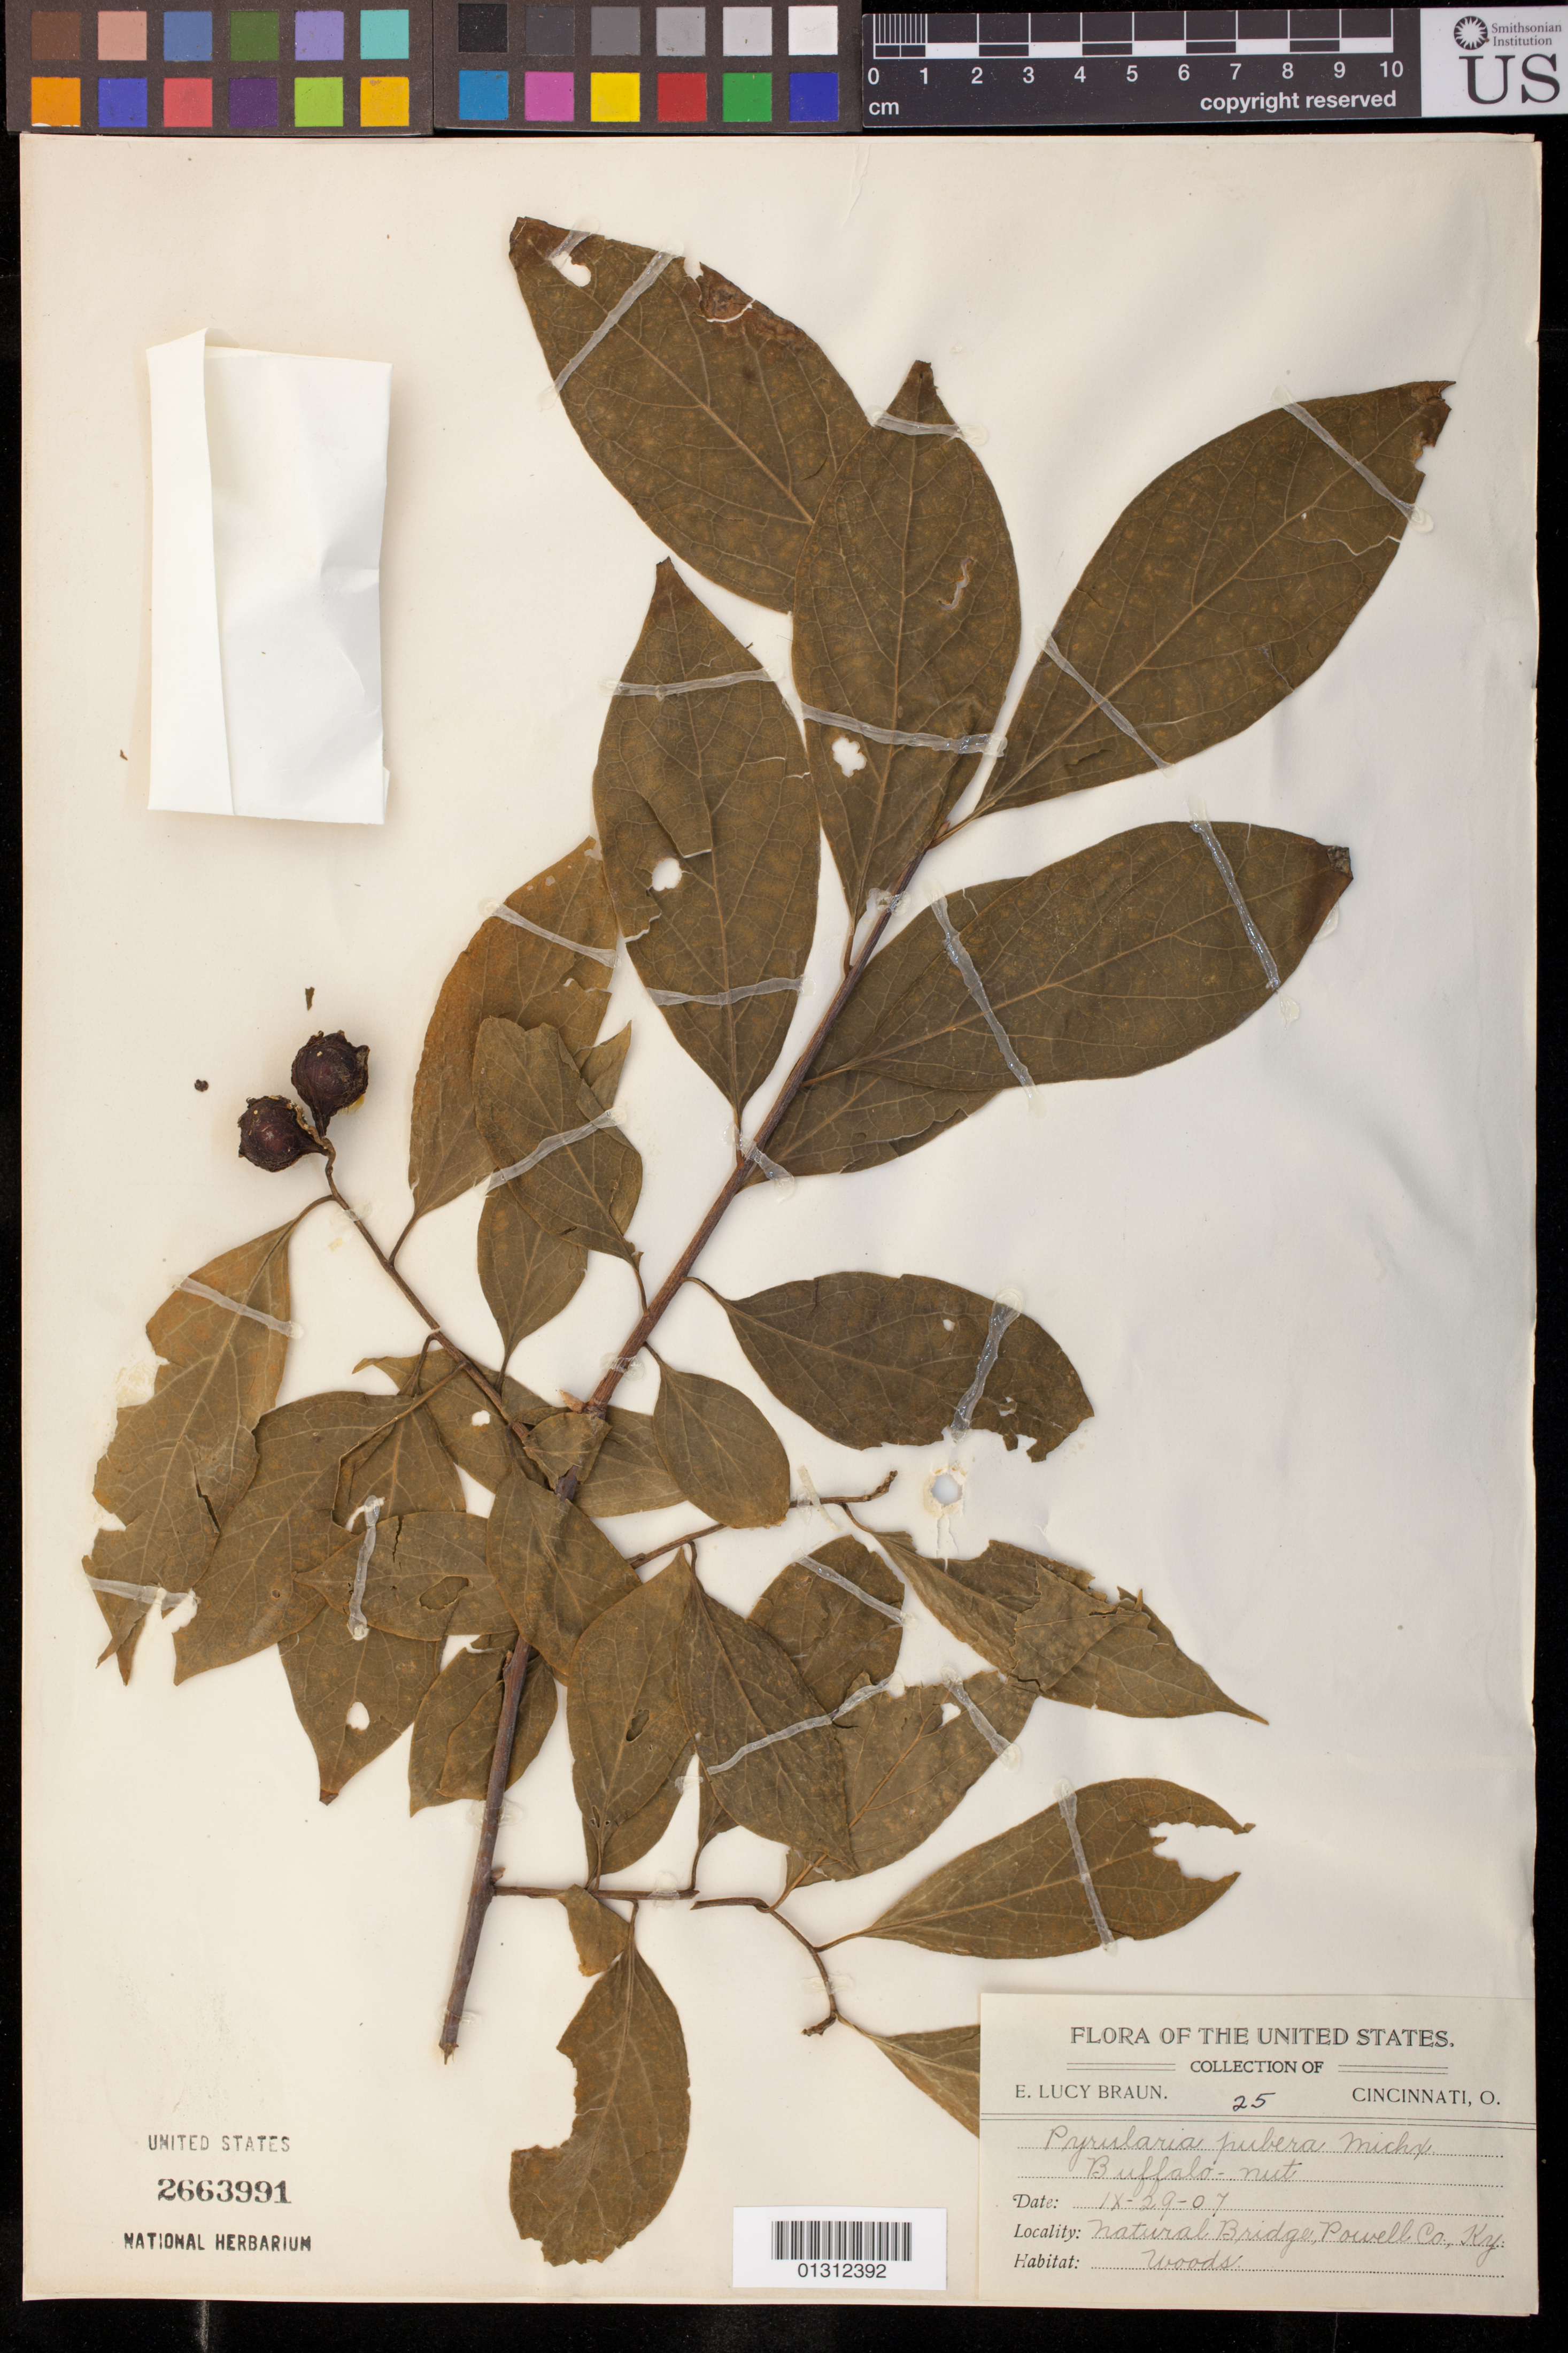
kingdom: Plantae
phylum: Tracheophyta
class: Magnoliopsida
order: Santalales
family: Cervantesiaceae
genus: Pyrularia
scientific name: Pyrularia pubera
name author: Michx.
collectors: E. L. Braun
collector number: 25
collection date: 1918-07-29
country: United States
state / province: Kentucky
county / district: Powell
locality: Natural Bridge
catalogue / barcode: US 2663991